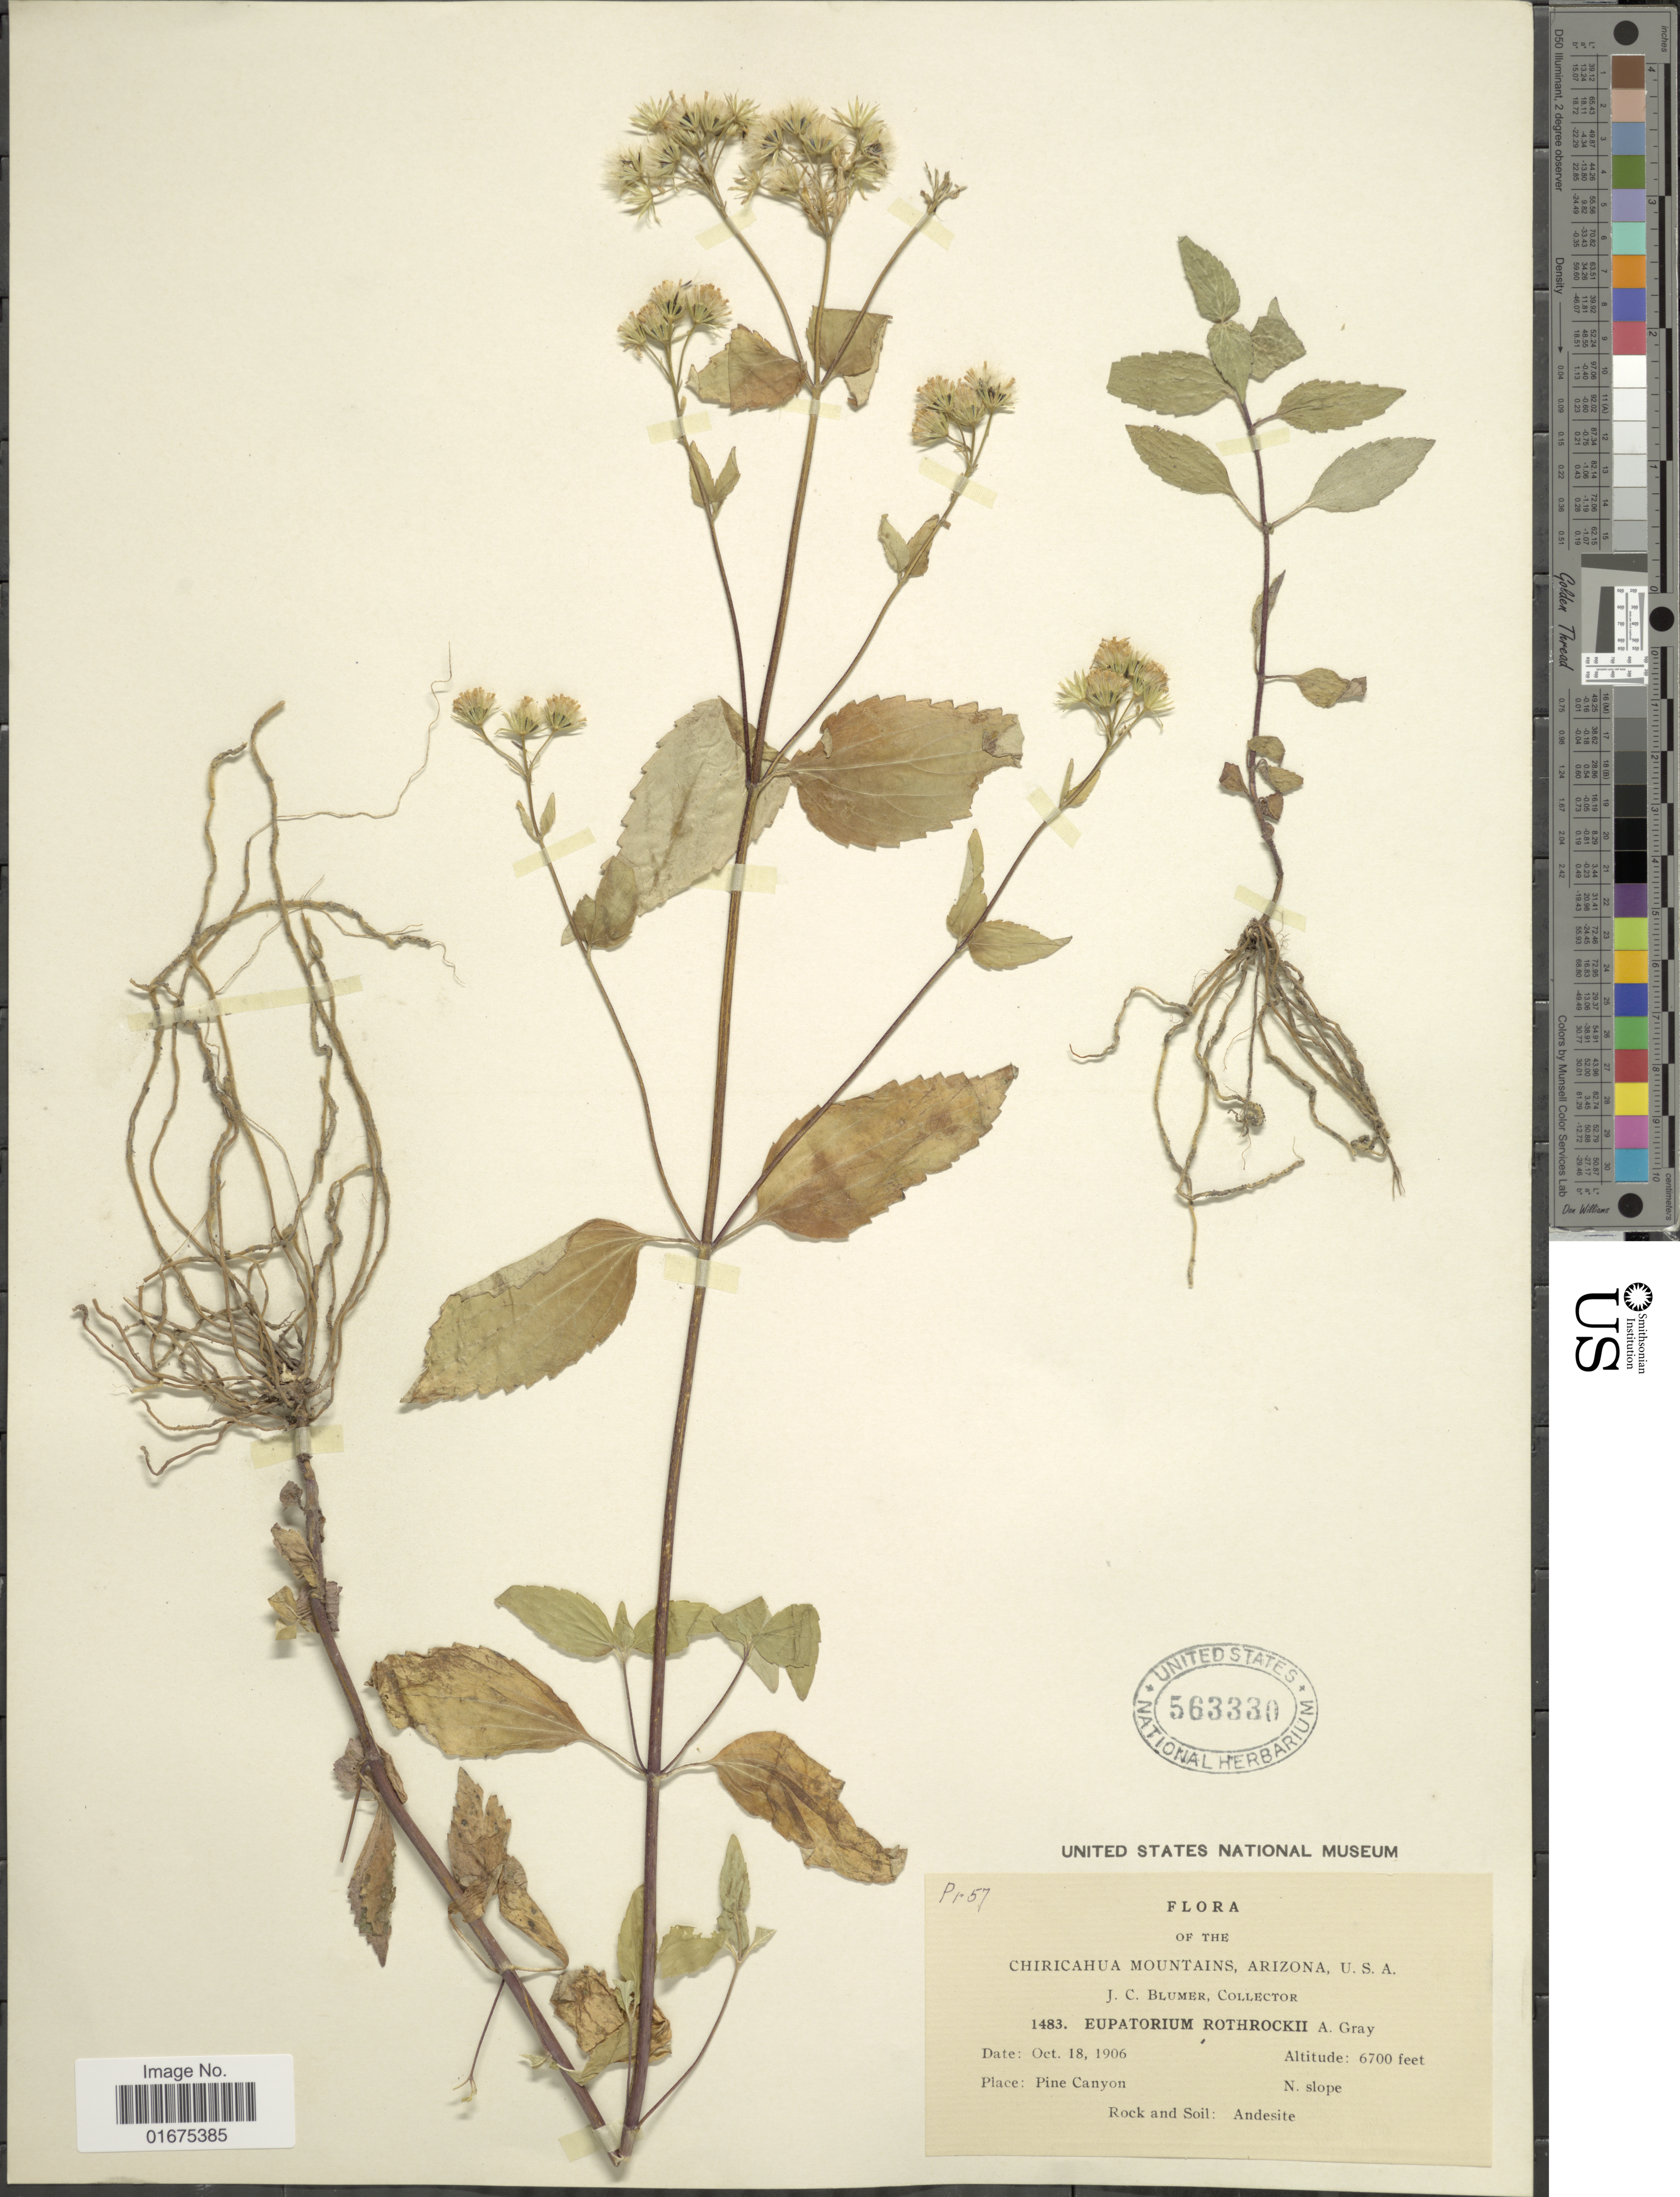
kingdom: Plantae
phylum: Tracheophyta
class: Magnoliopsida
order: Asterales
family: Asteraceae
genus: Ageratina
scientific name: Ageratina rothrockii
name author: (A. Gray) R.M. King & H. Rob.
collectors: J. C. Blumer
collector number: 1483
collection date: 1906-10-18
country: United States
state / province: Arizona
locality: Chiricahua Mountains, Pine Canyon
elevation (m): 2042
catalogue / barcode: US 563330